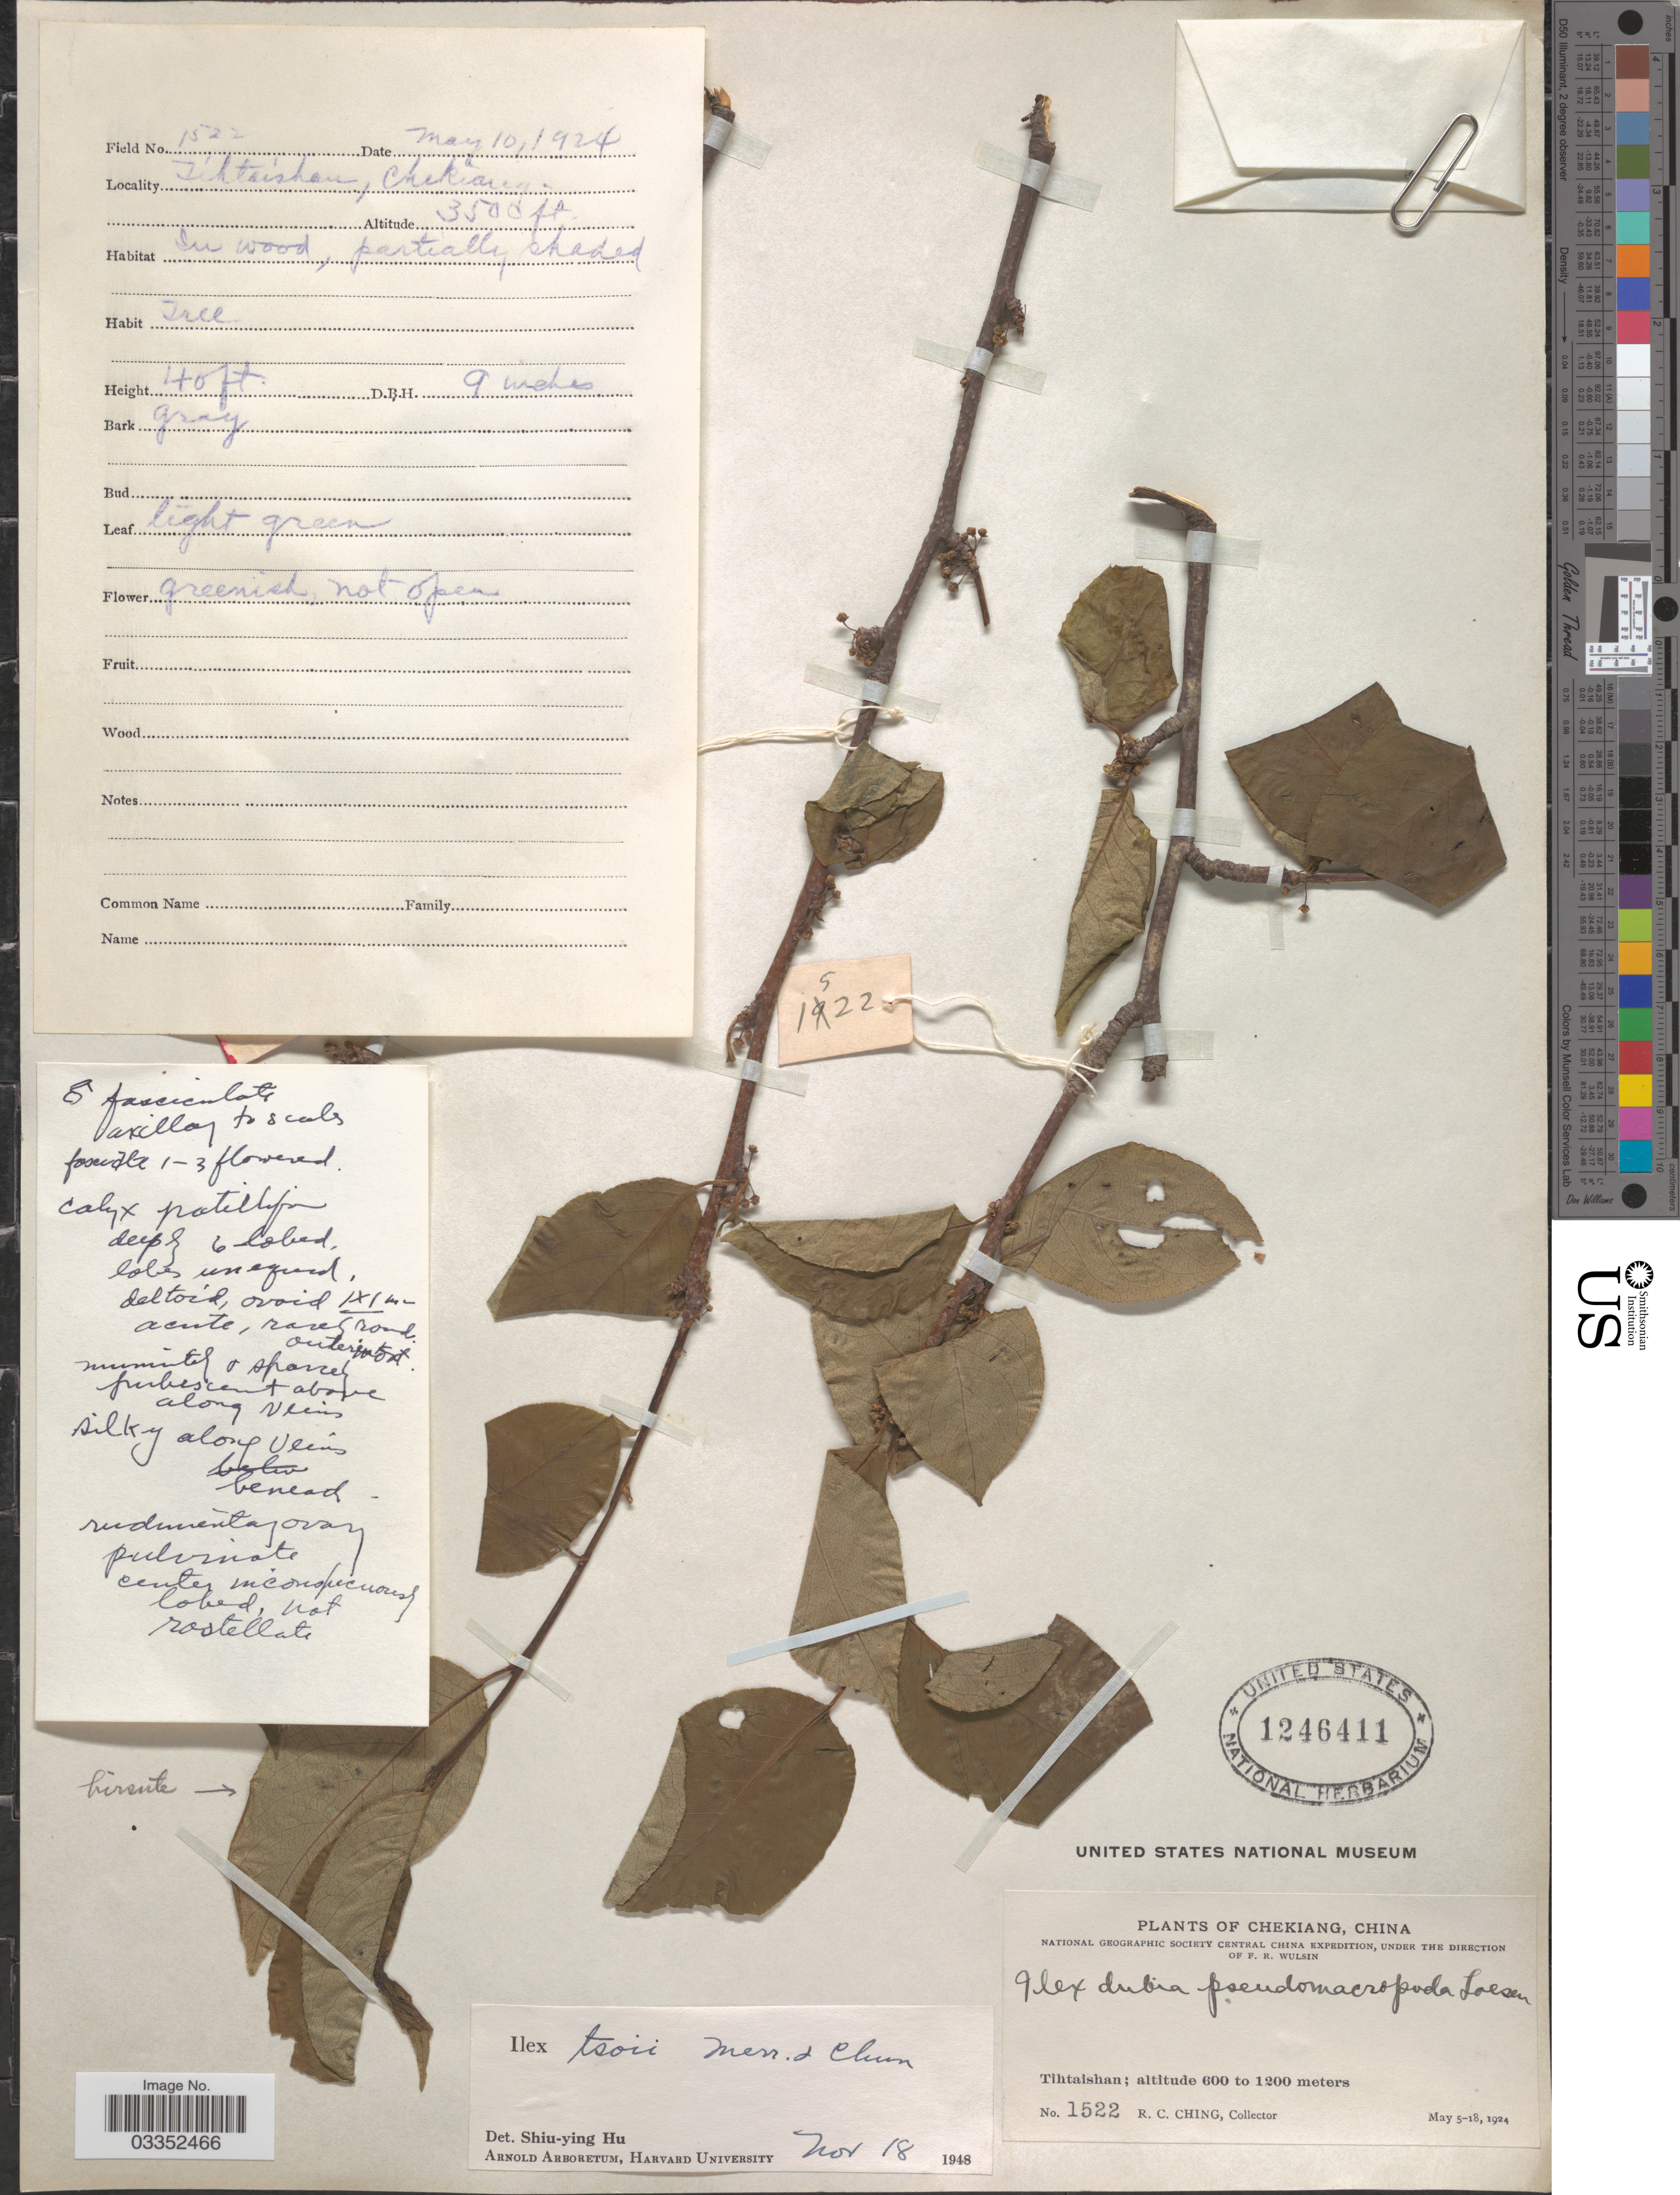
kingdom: Plantae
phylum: Tracheophyta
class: Magnoliopsida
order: Aquifoliales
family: Aquifoliaceae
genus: Ilex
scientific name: Ilex tsoi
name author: Merr. & Chun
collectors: R. C. Ching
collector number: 1522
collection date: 1924-05-10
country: China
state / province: Zhejiang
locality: Chekiang, Tihtaishan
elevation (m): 1067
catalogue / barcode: US 1246411